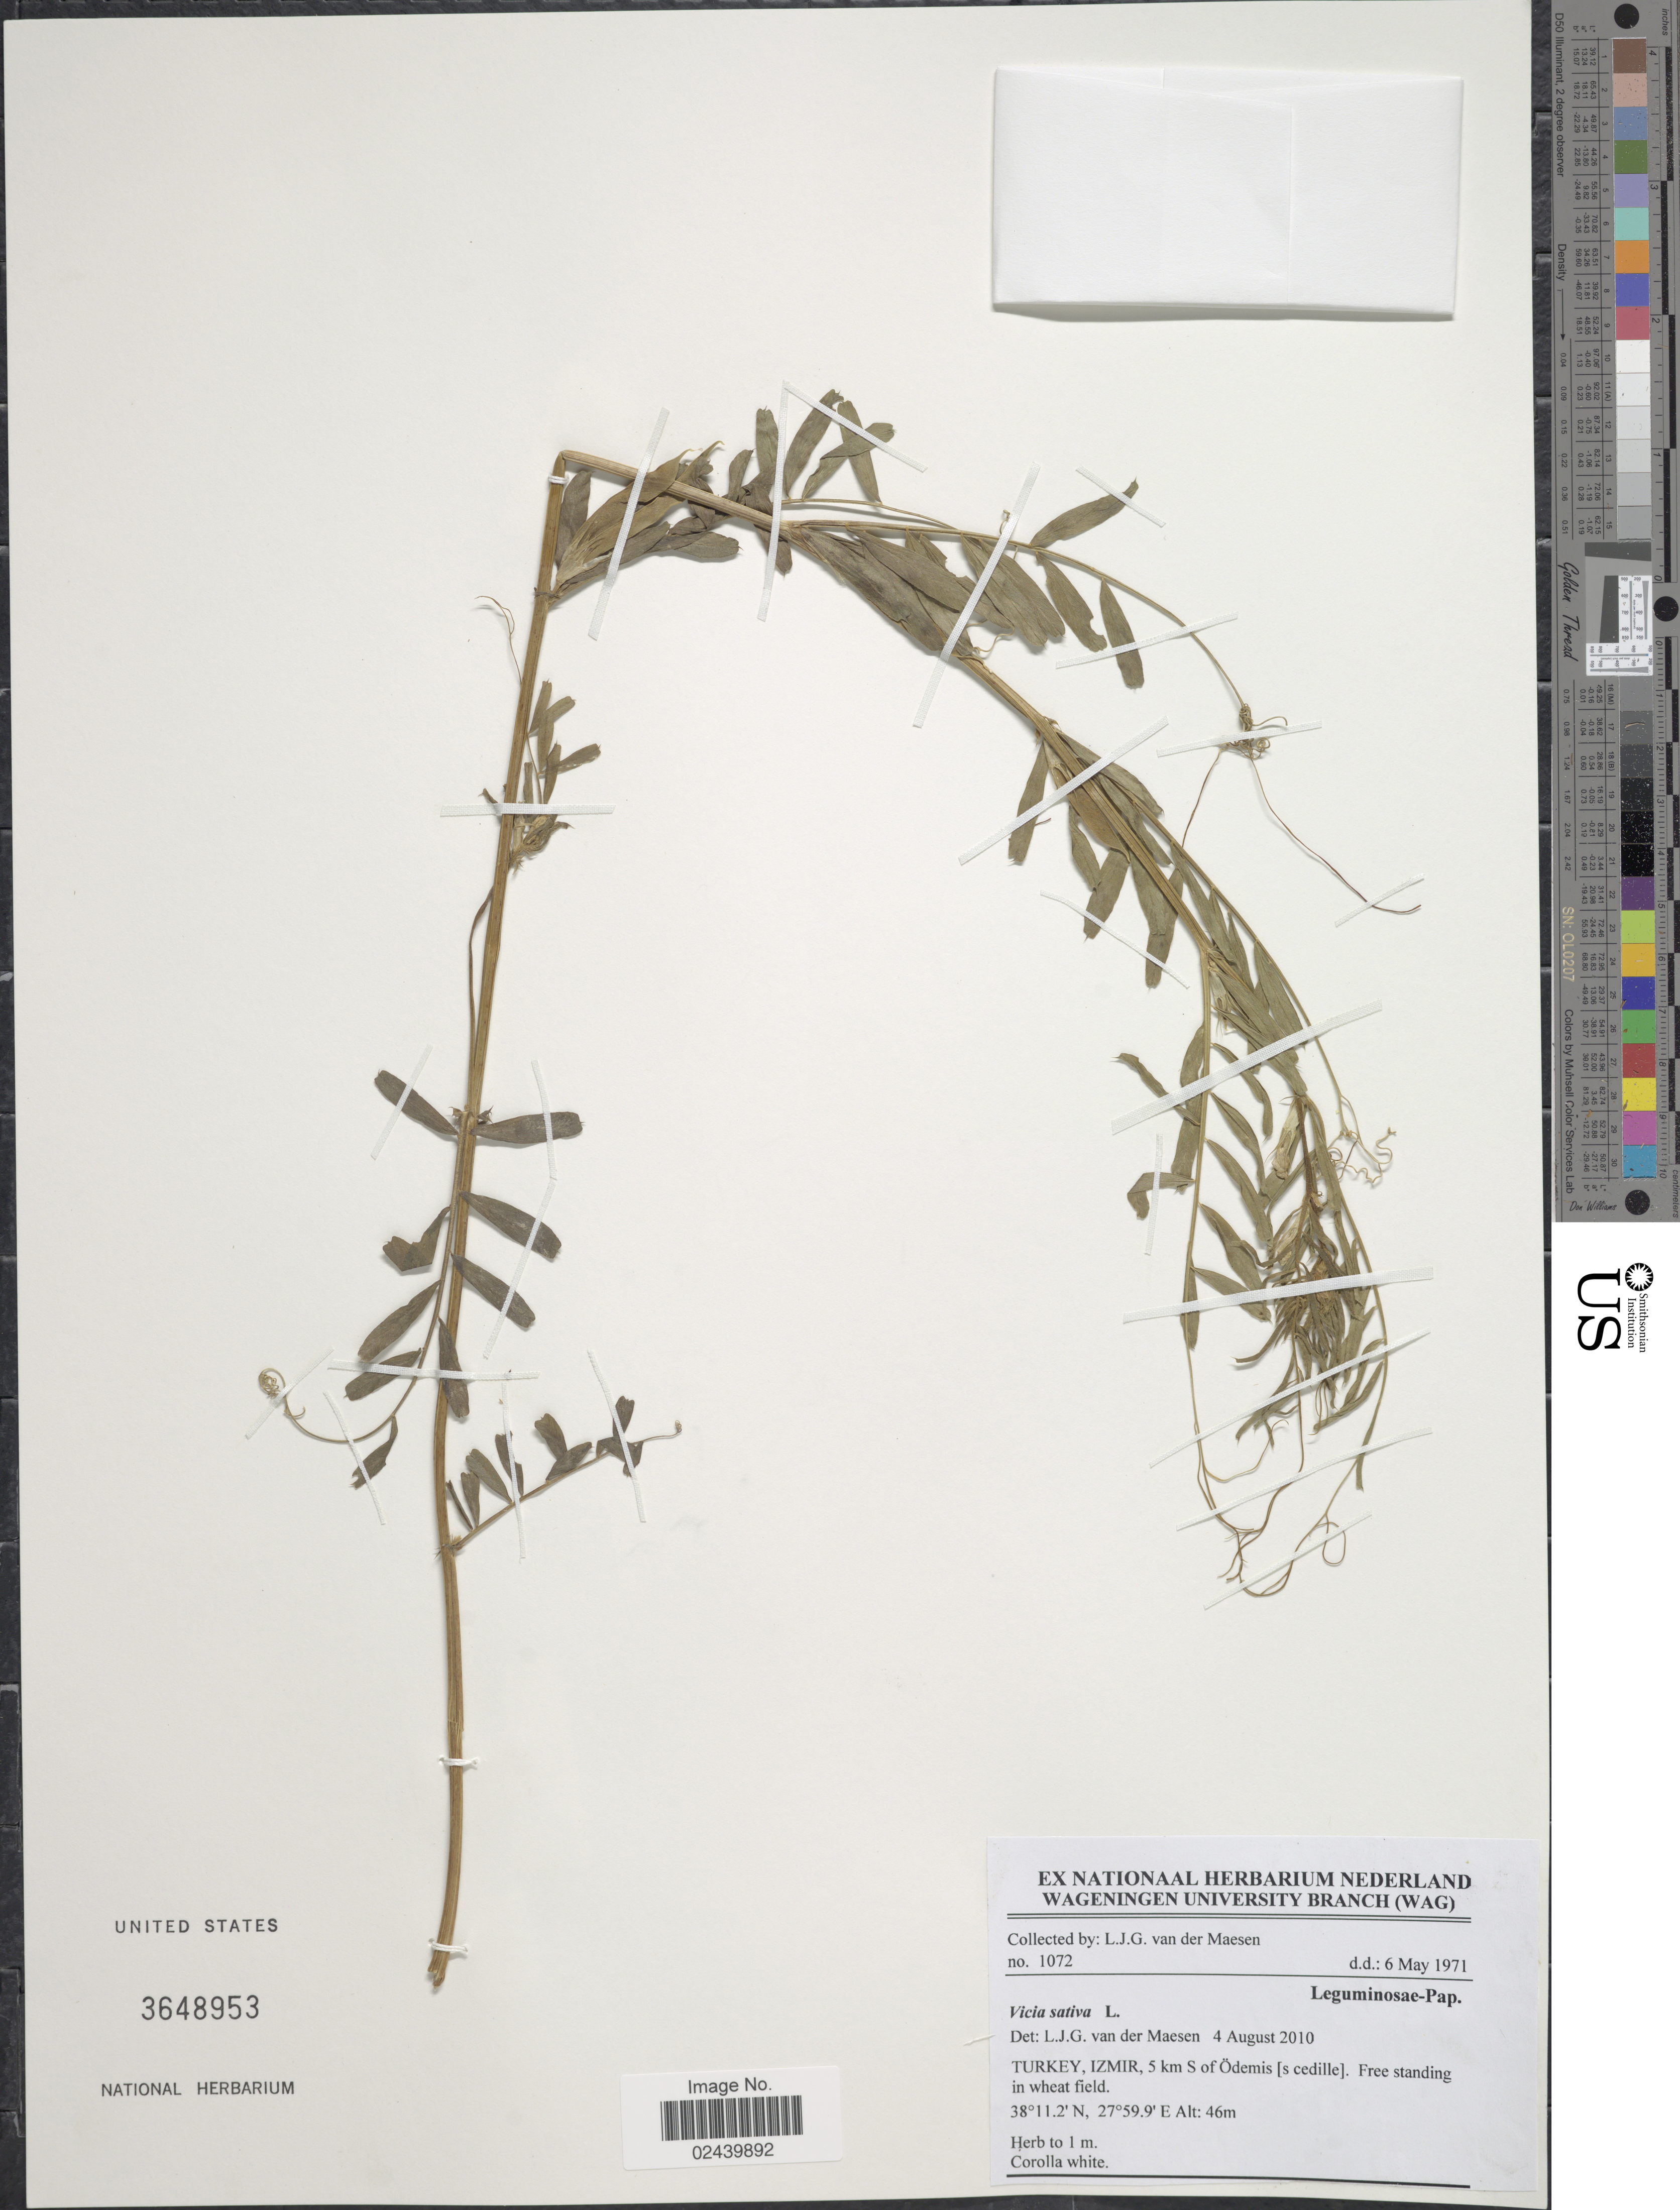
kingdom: Plantae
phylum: Tracheophyta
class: Magnoliopsida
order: Fabales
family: Fabaceae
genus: Vicia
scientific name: Vicia sativa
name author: L.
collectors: L. van der Maesen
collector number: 1072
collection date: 1971-05-06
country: Turkey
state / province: Izmir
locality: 5 km S of Odemis [s cedille]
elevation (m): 46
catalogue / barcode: US 3648953